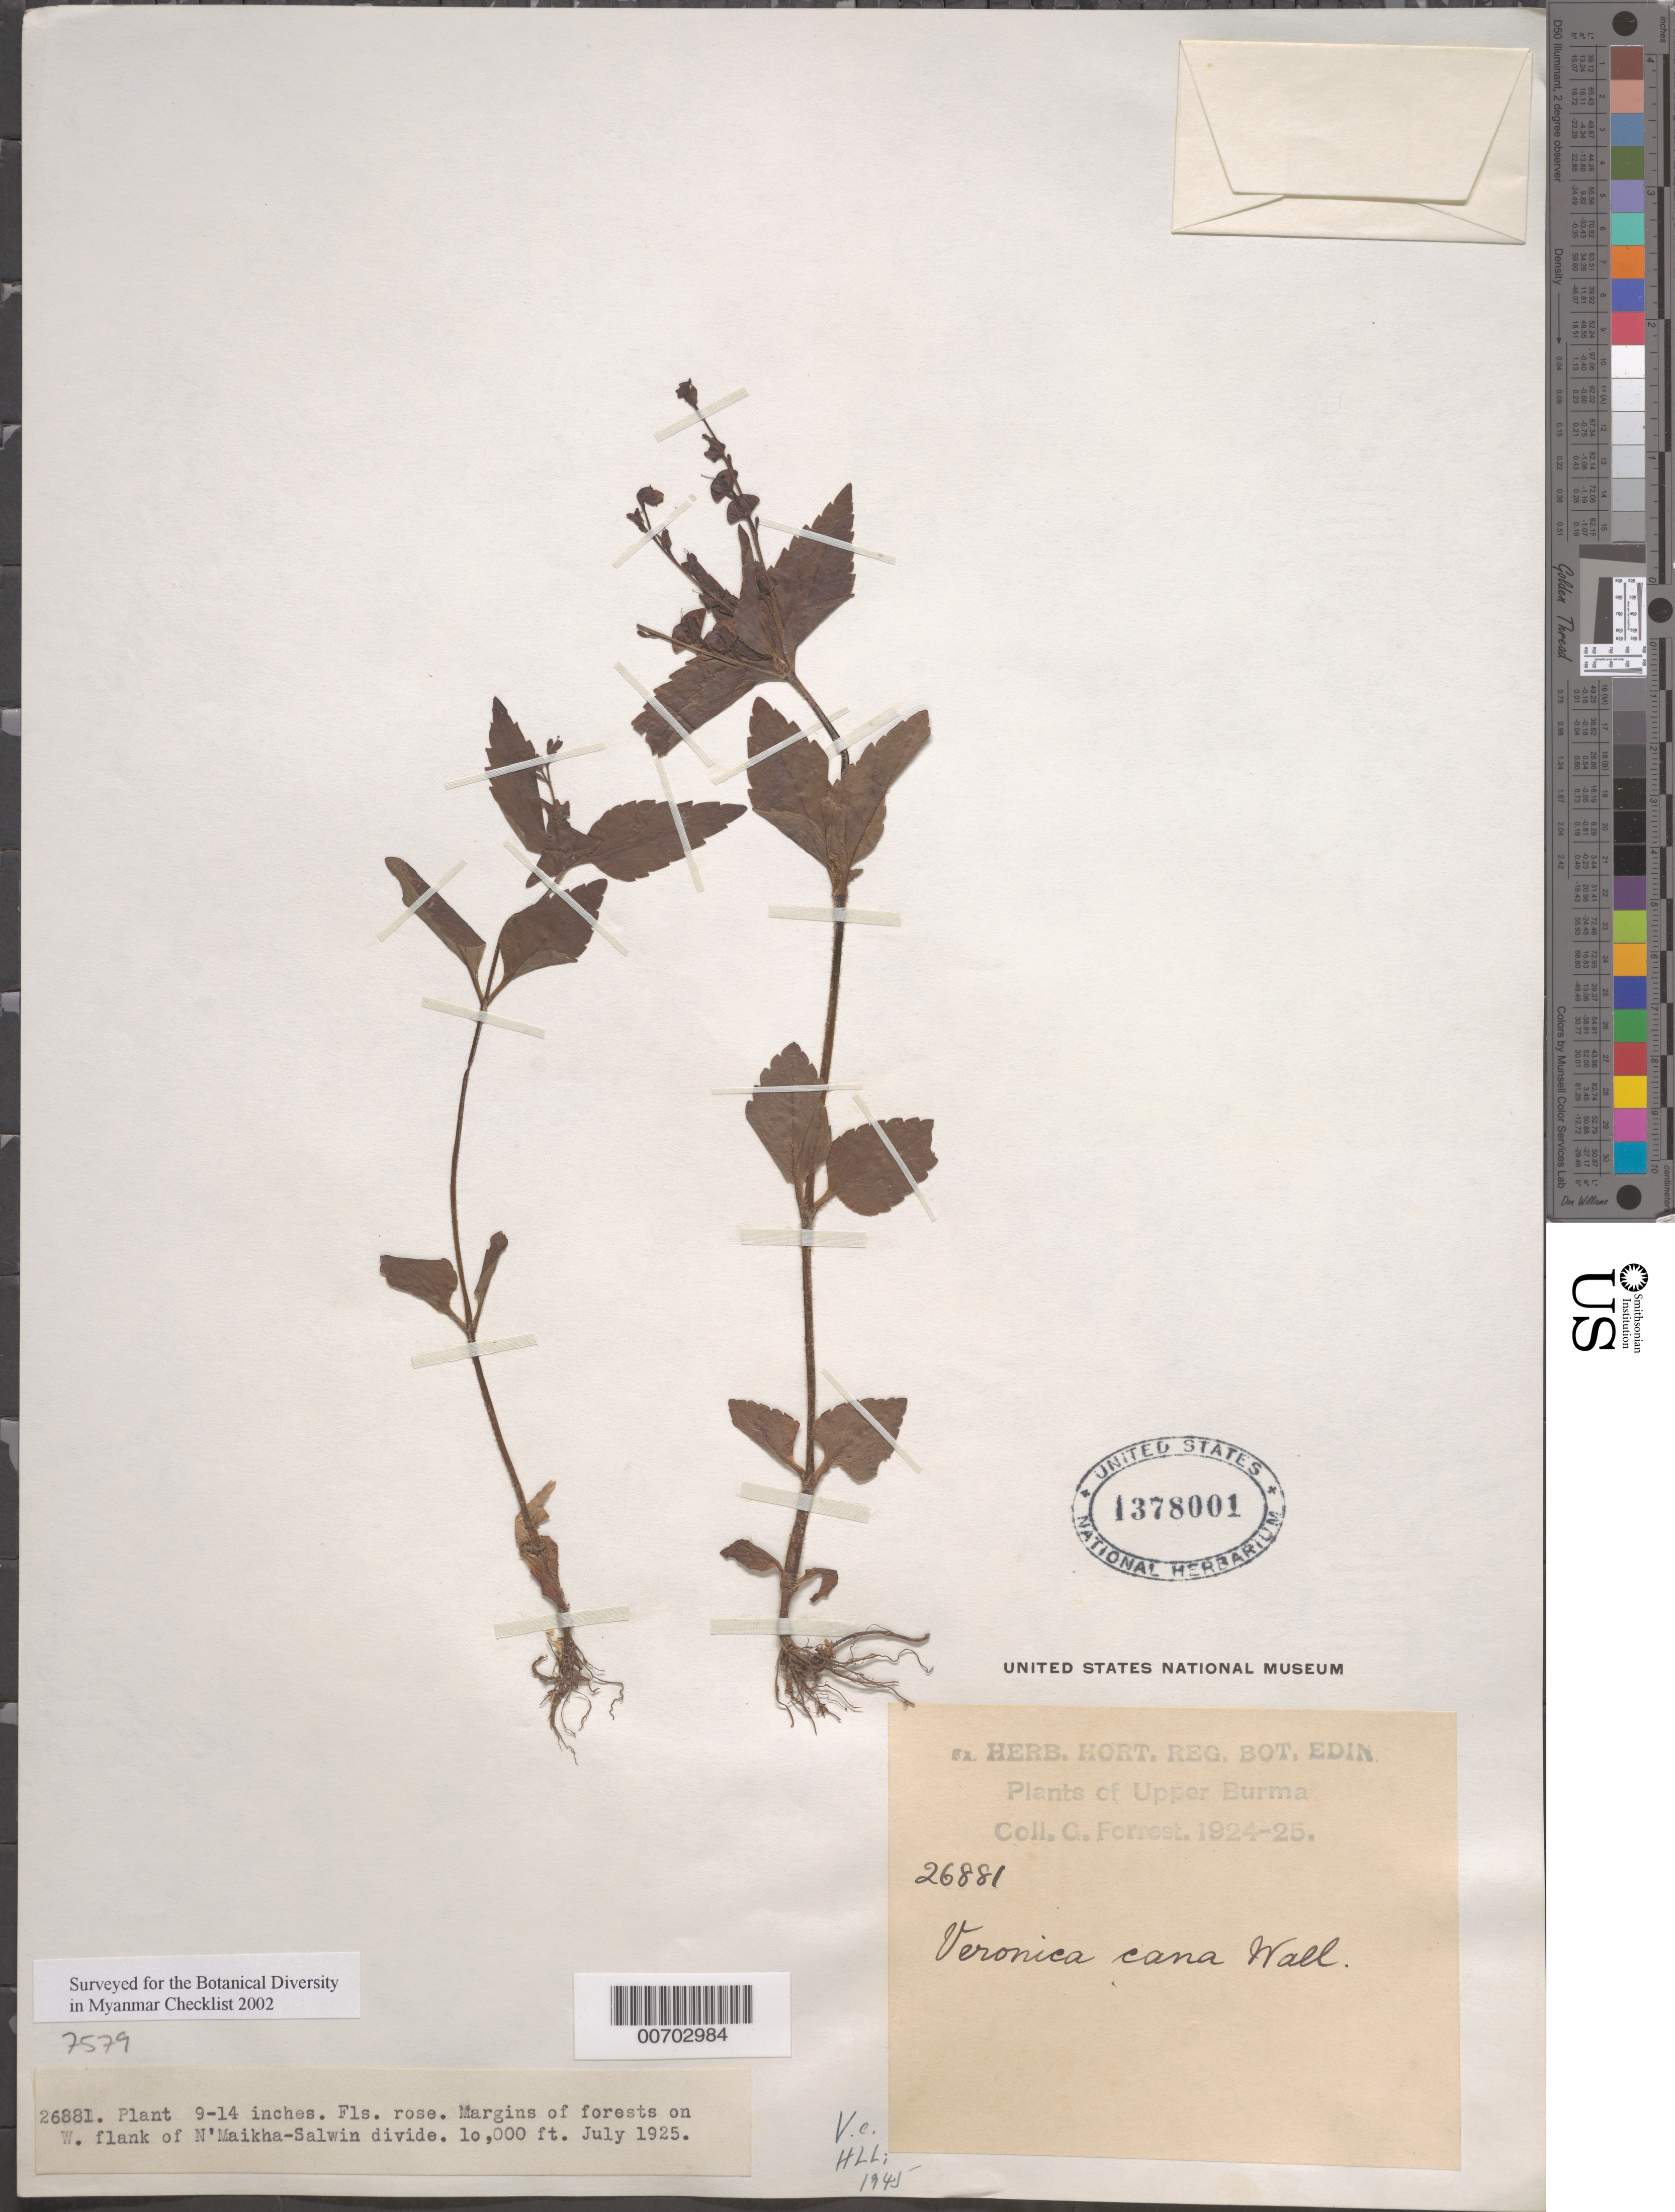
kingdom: Plantae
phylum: Tracheophyta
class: Magnoliopsida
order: Lamiales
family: Plantaginaceae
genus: Veronica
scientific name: Veronica cana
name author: Wall.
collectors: G. Forrest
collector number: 26881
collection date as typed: Jul 1925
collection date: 1925-07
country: Myanmar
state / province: Kachin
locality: N'Maikha-Salwin Divide, W flank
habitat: Margins of forests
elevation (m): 3048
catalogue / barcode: US 1378001